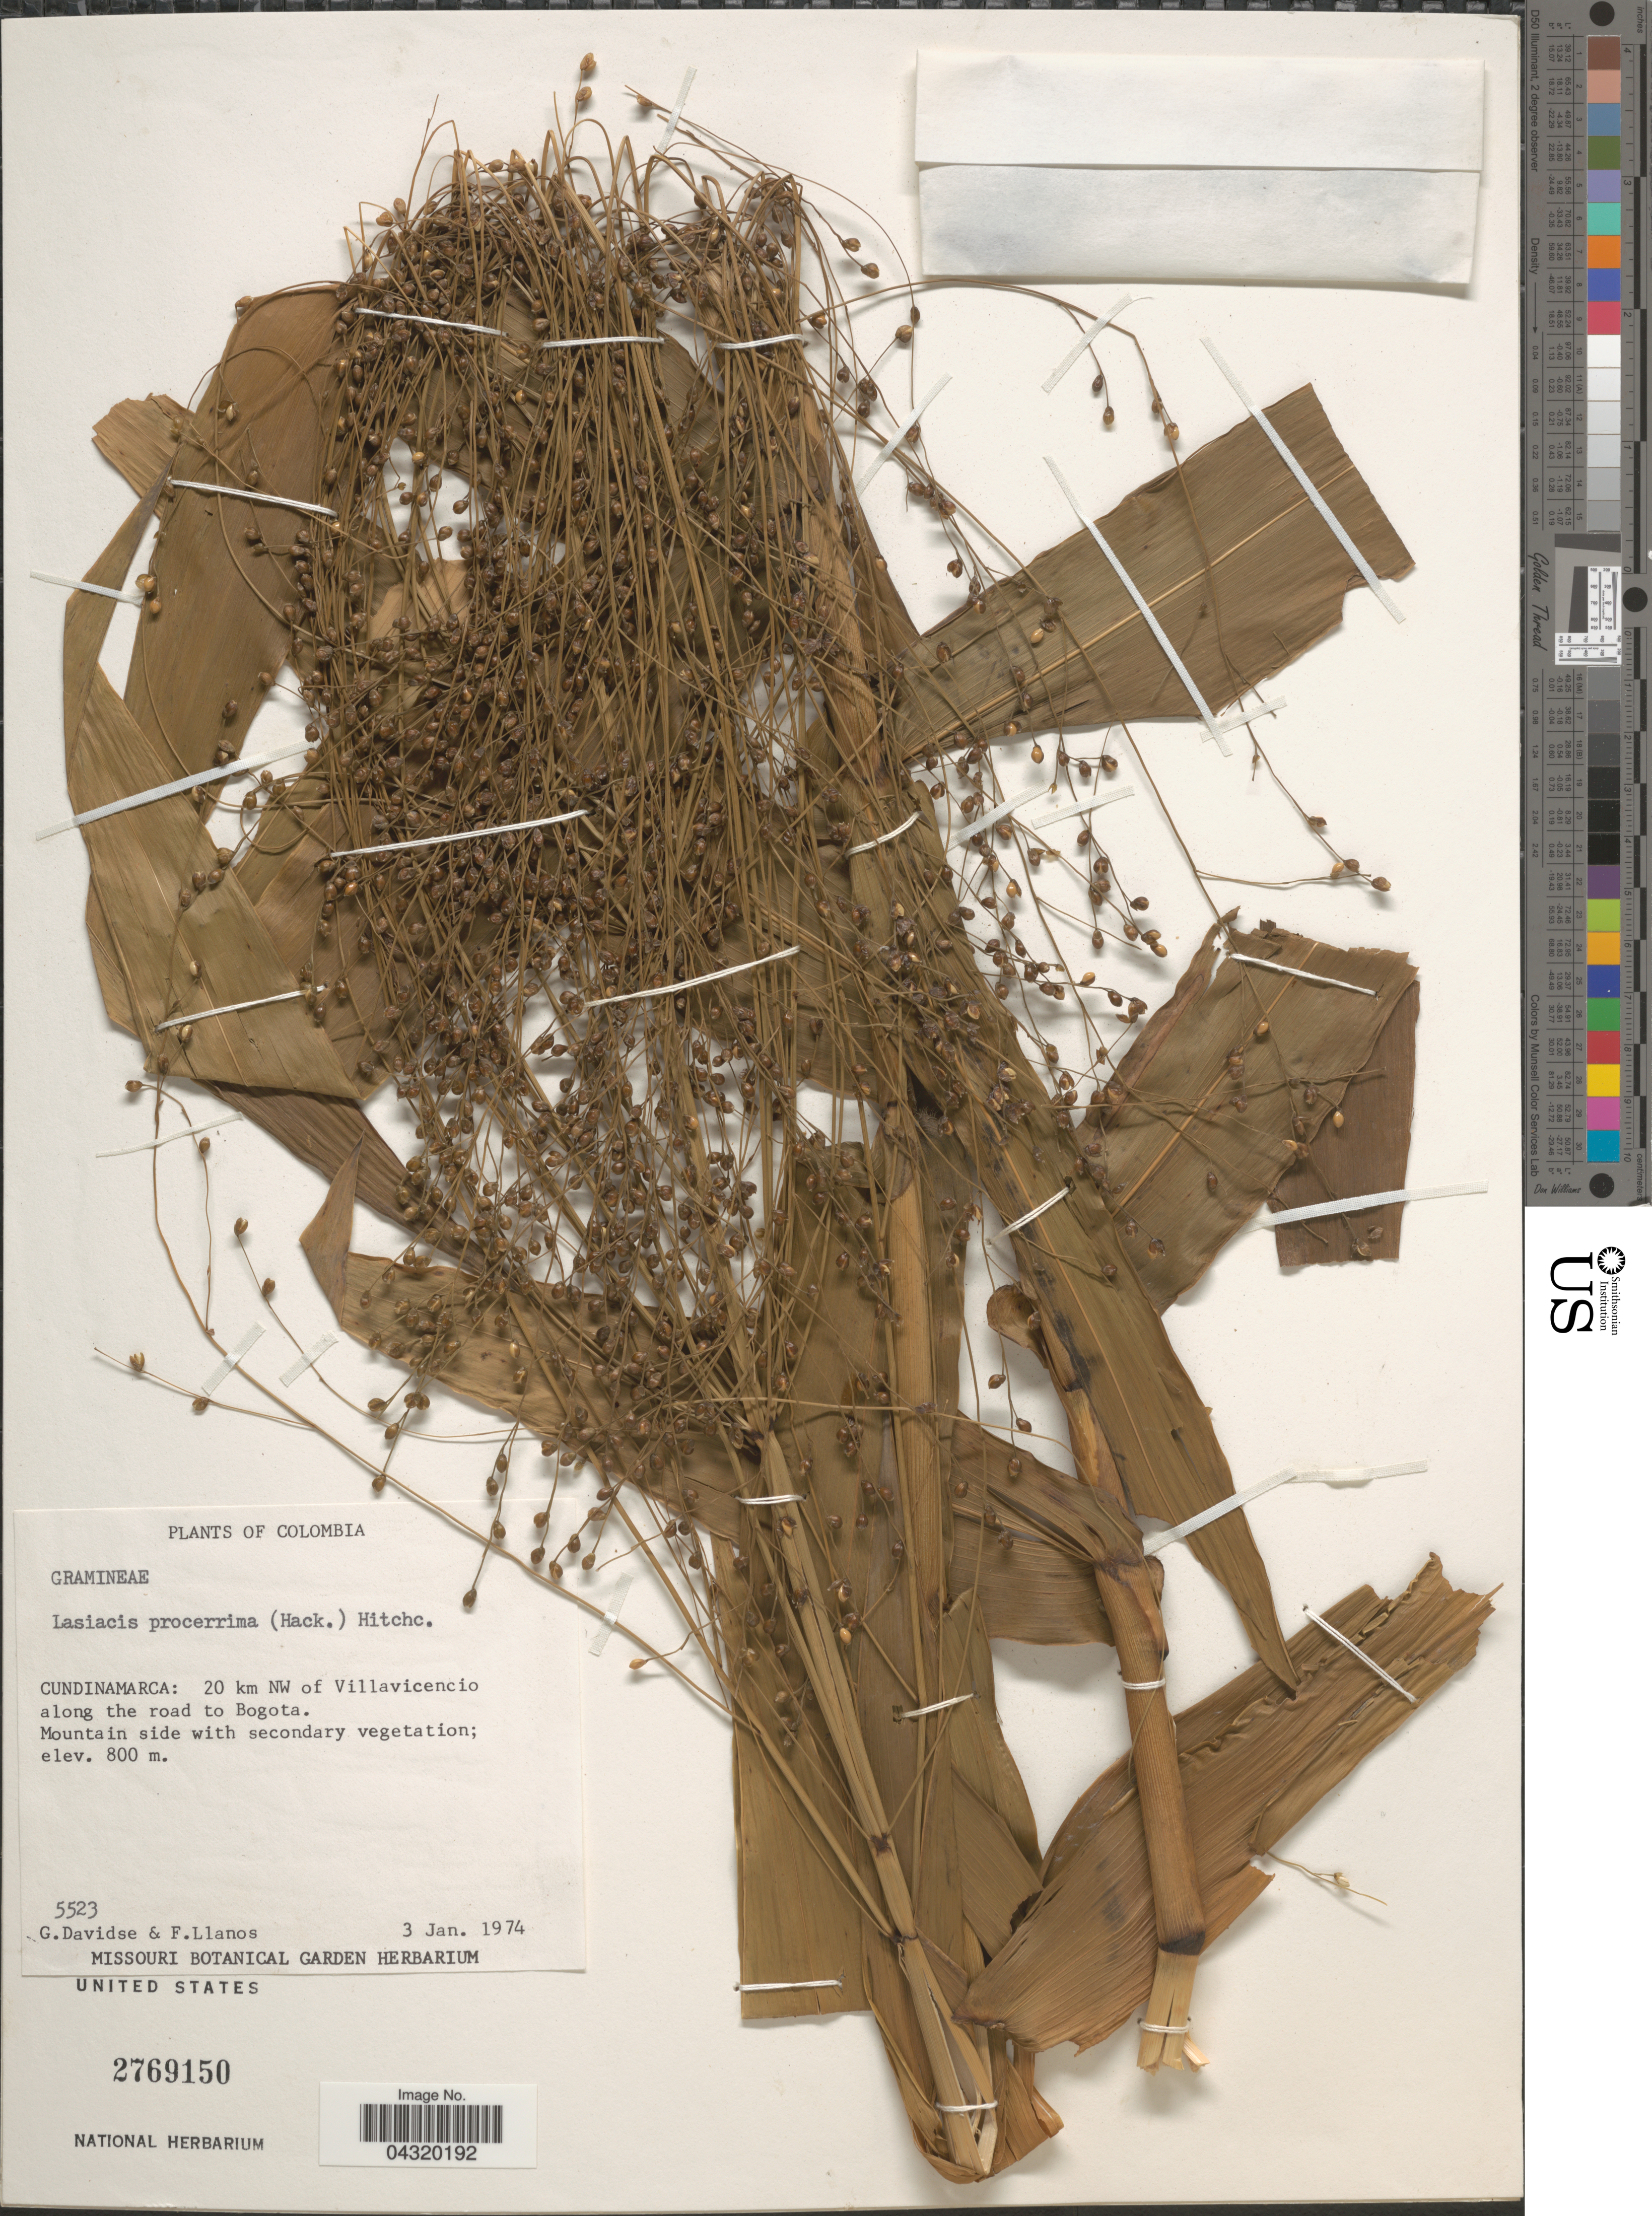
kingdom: Plantae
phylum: Tracheophyta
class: Liliopsida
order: Poales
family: Poaceae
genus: Lasiacis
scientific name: Lasiacis procerrima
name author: (Hack.) Hitchc.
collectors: G. Davidse & F. Llanos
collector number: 5523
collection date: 1974-01-03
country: Colombia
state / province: Cundinamarca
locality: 20 km NW of Villavicencio along the road to Bogota.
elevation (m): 800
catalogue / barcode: US 2769150